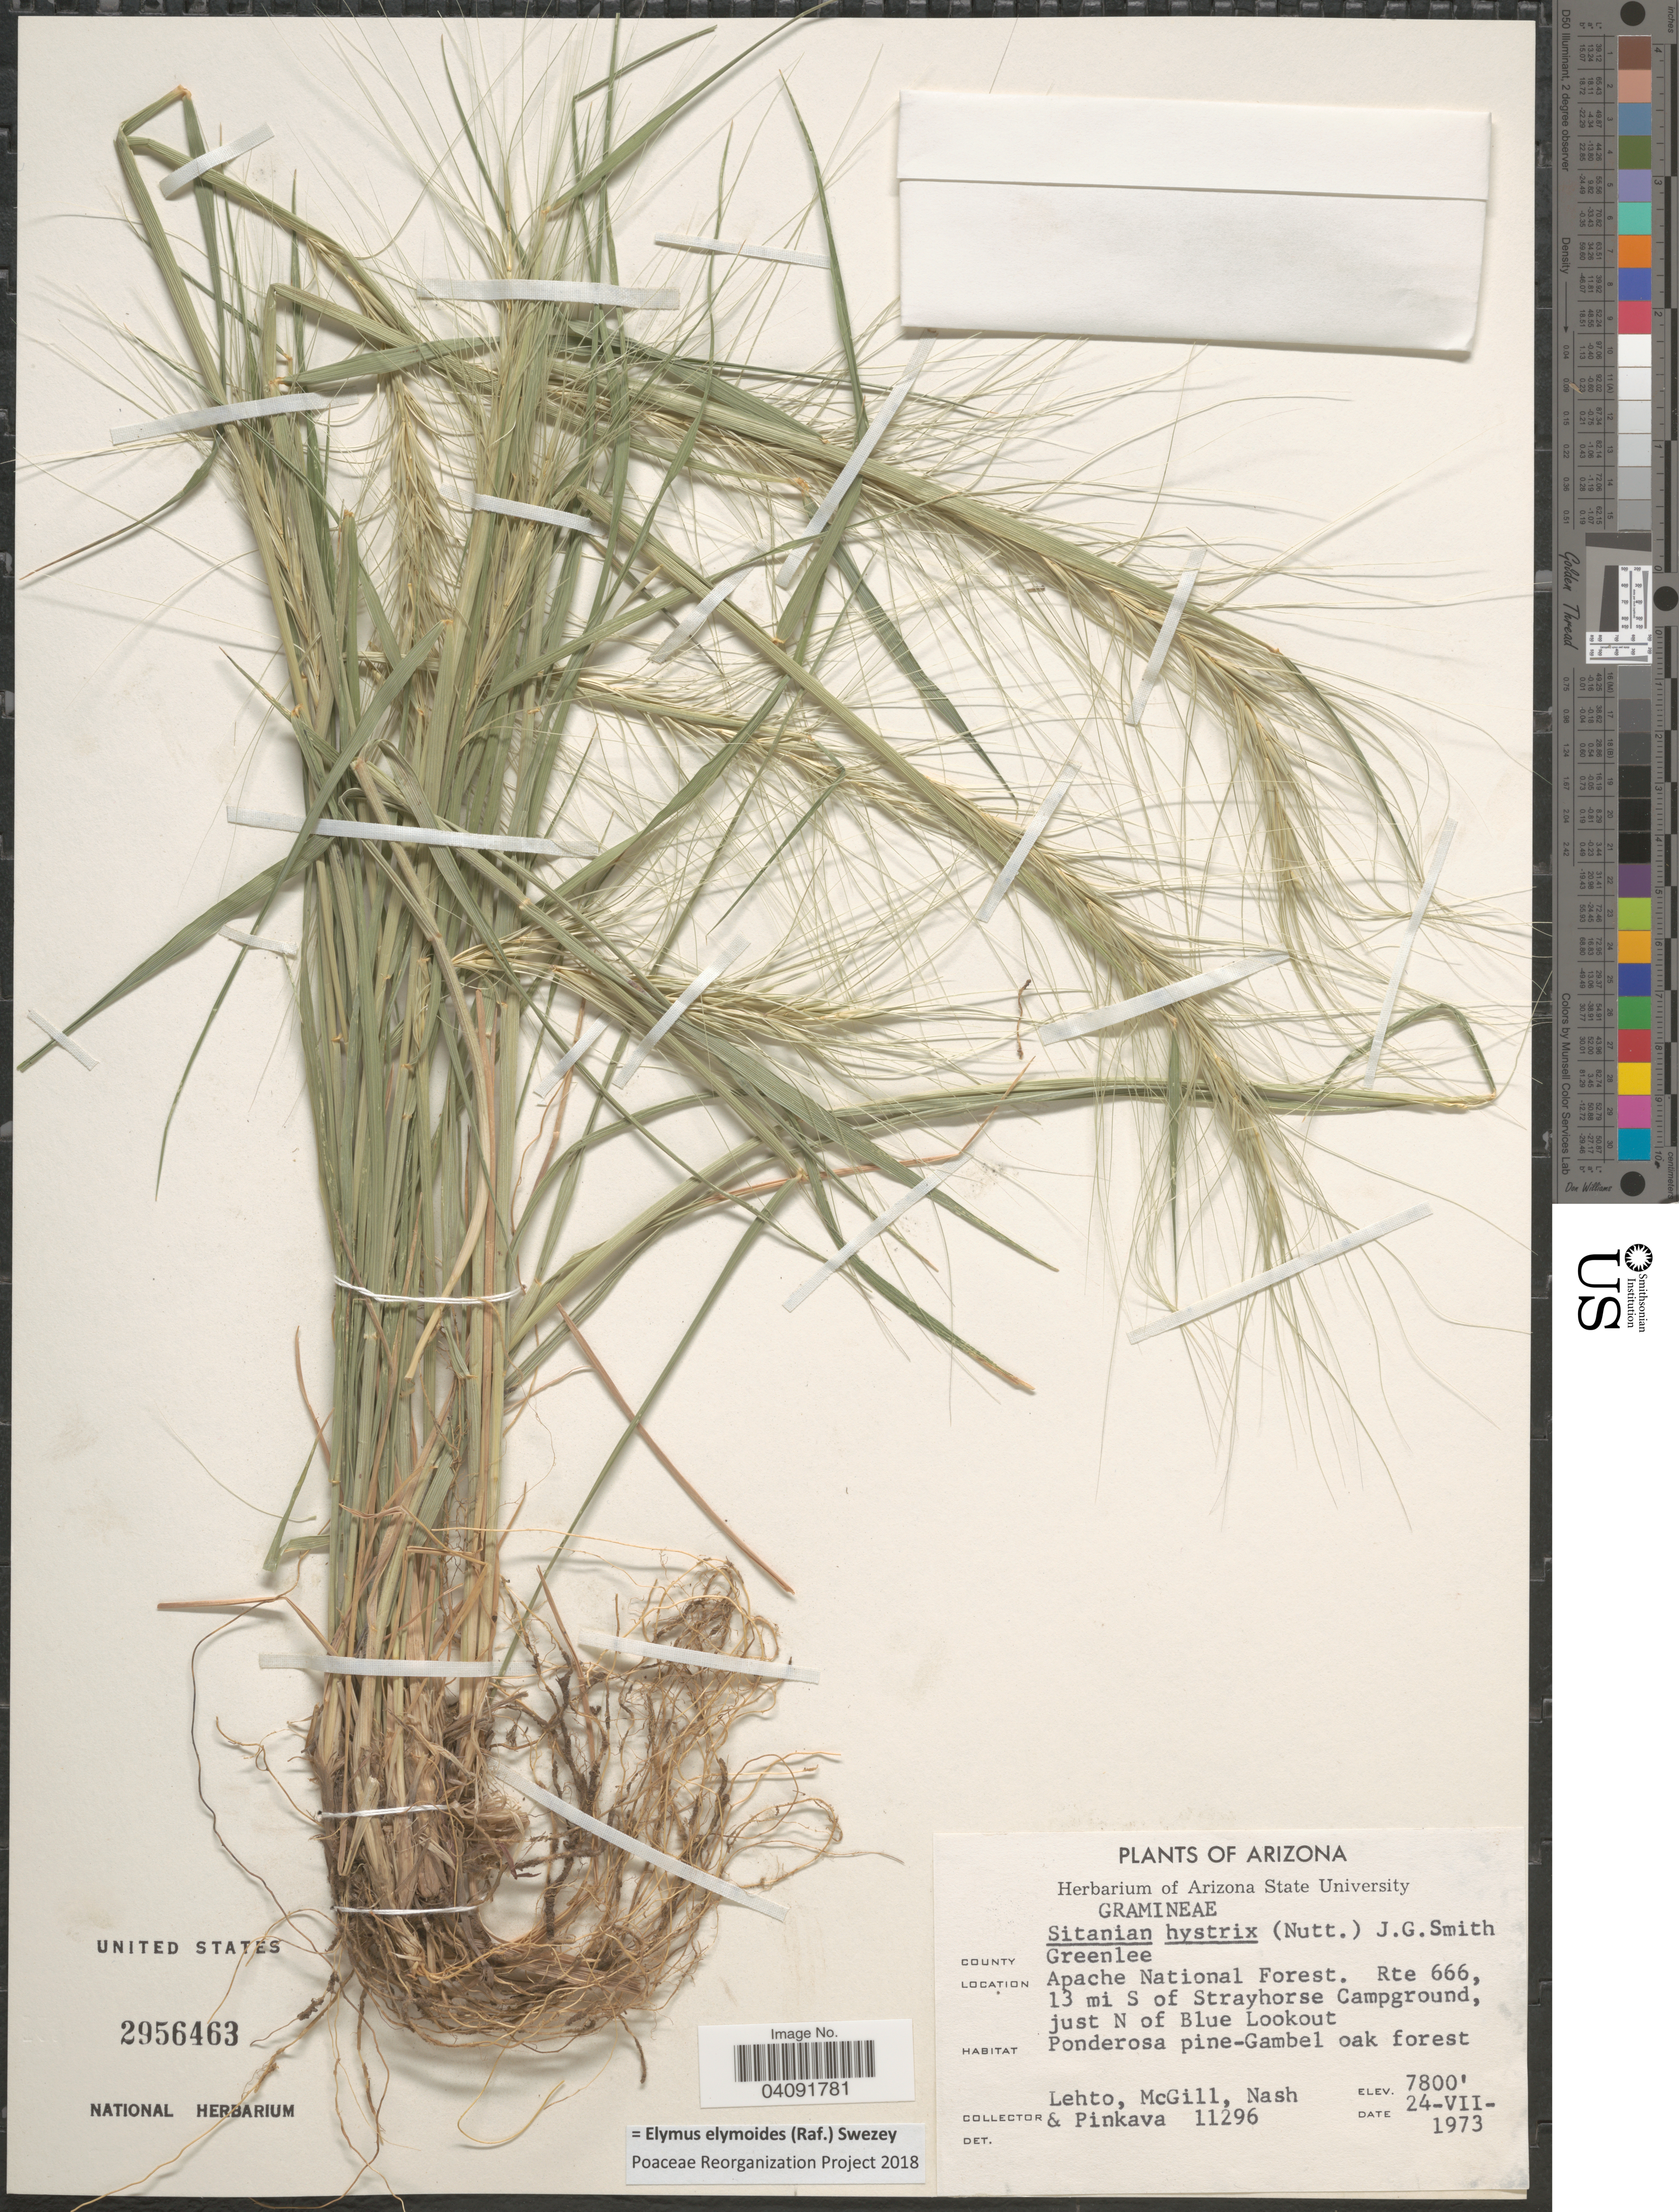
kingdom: Plantae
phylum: Tracheophyta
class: Liliopsida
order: Poales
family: Poaceae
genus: Elymus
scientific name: Elymus elymoides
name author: (Raf.) Swezey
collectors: -. Lehto, -. McGill, -- Nash & -. Pinkava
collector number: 11296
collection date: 1973-07-24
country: United States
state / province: Arizona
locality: County Greenlee. Apache National Forest. Rte 666, 13 mi S of Strayhorse Campground, just N of Blue Lookout.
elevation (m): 2377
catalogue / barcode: US 2956463